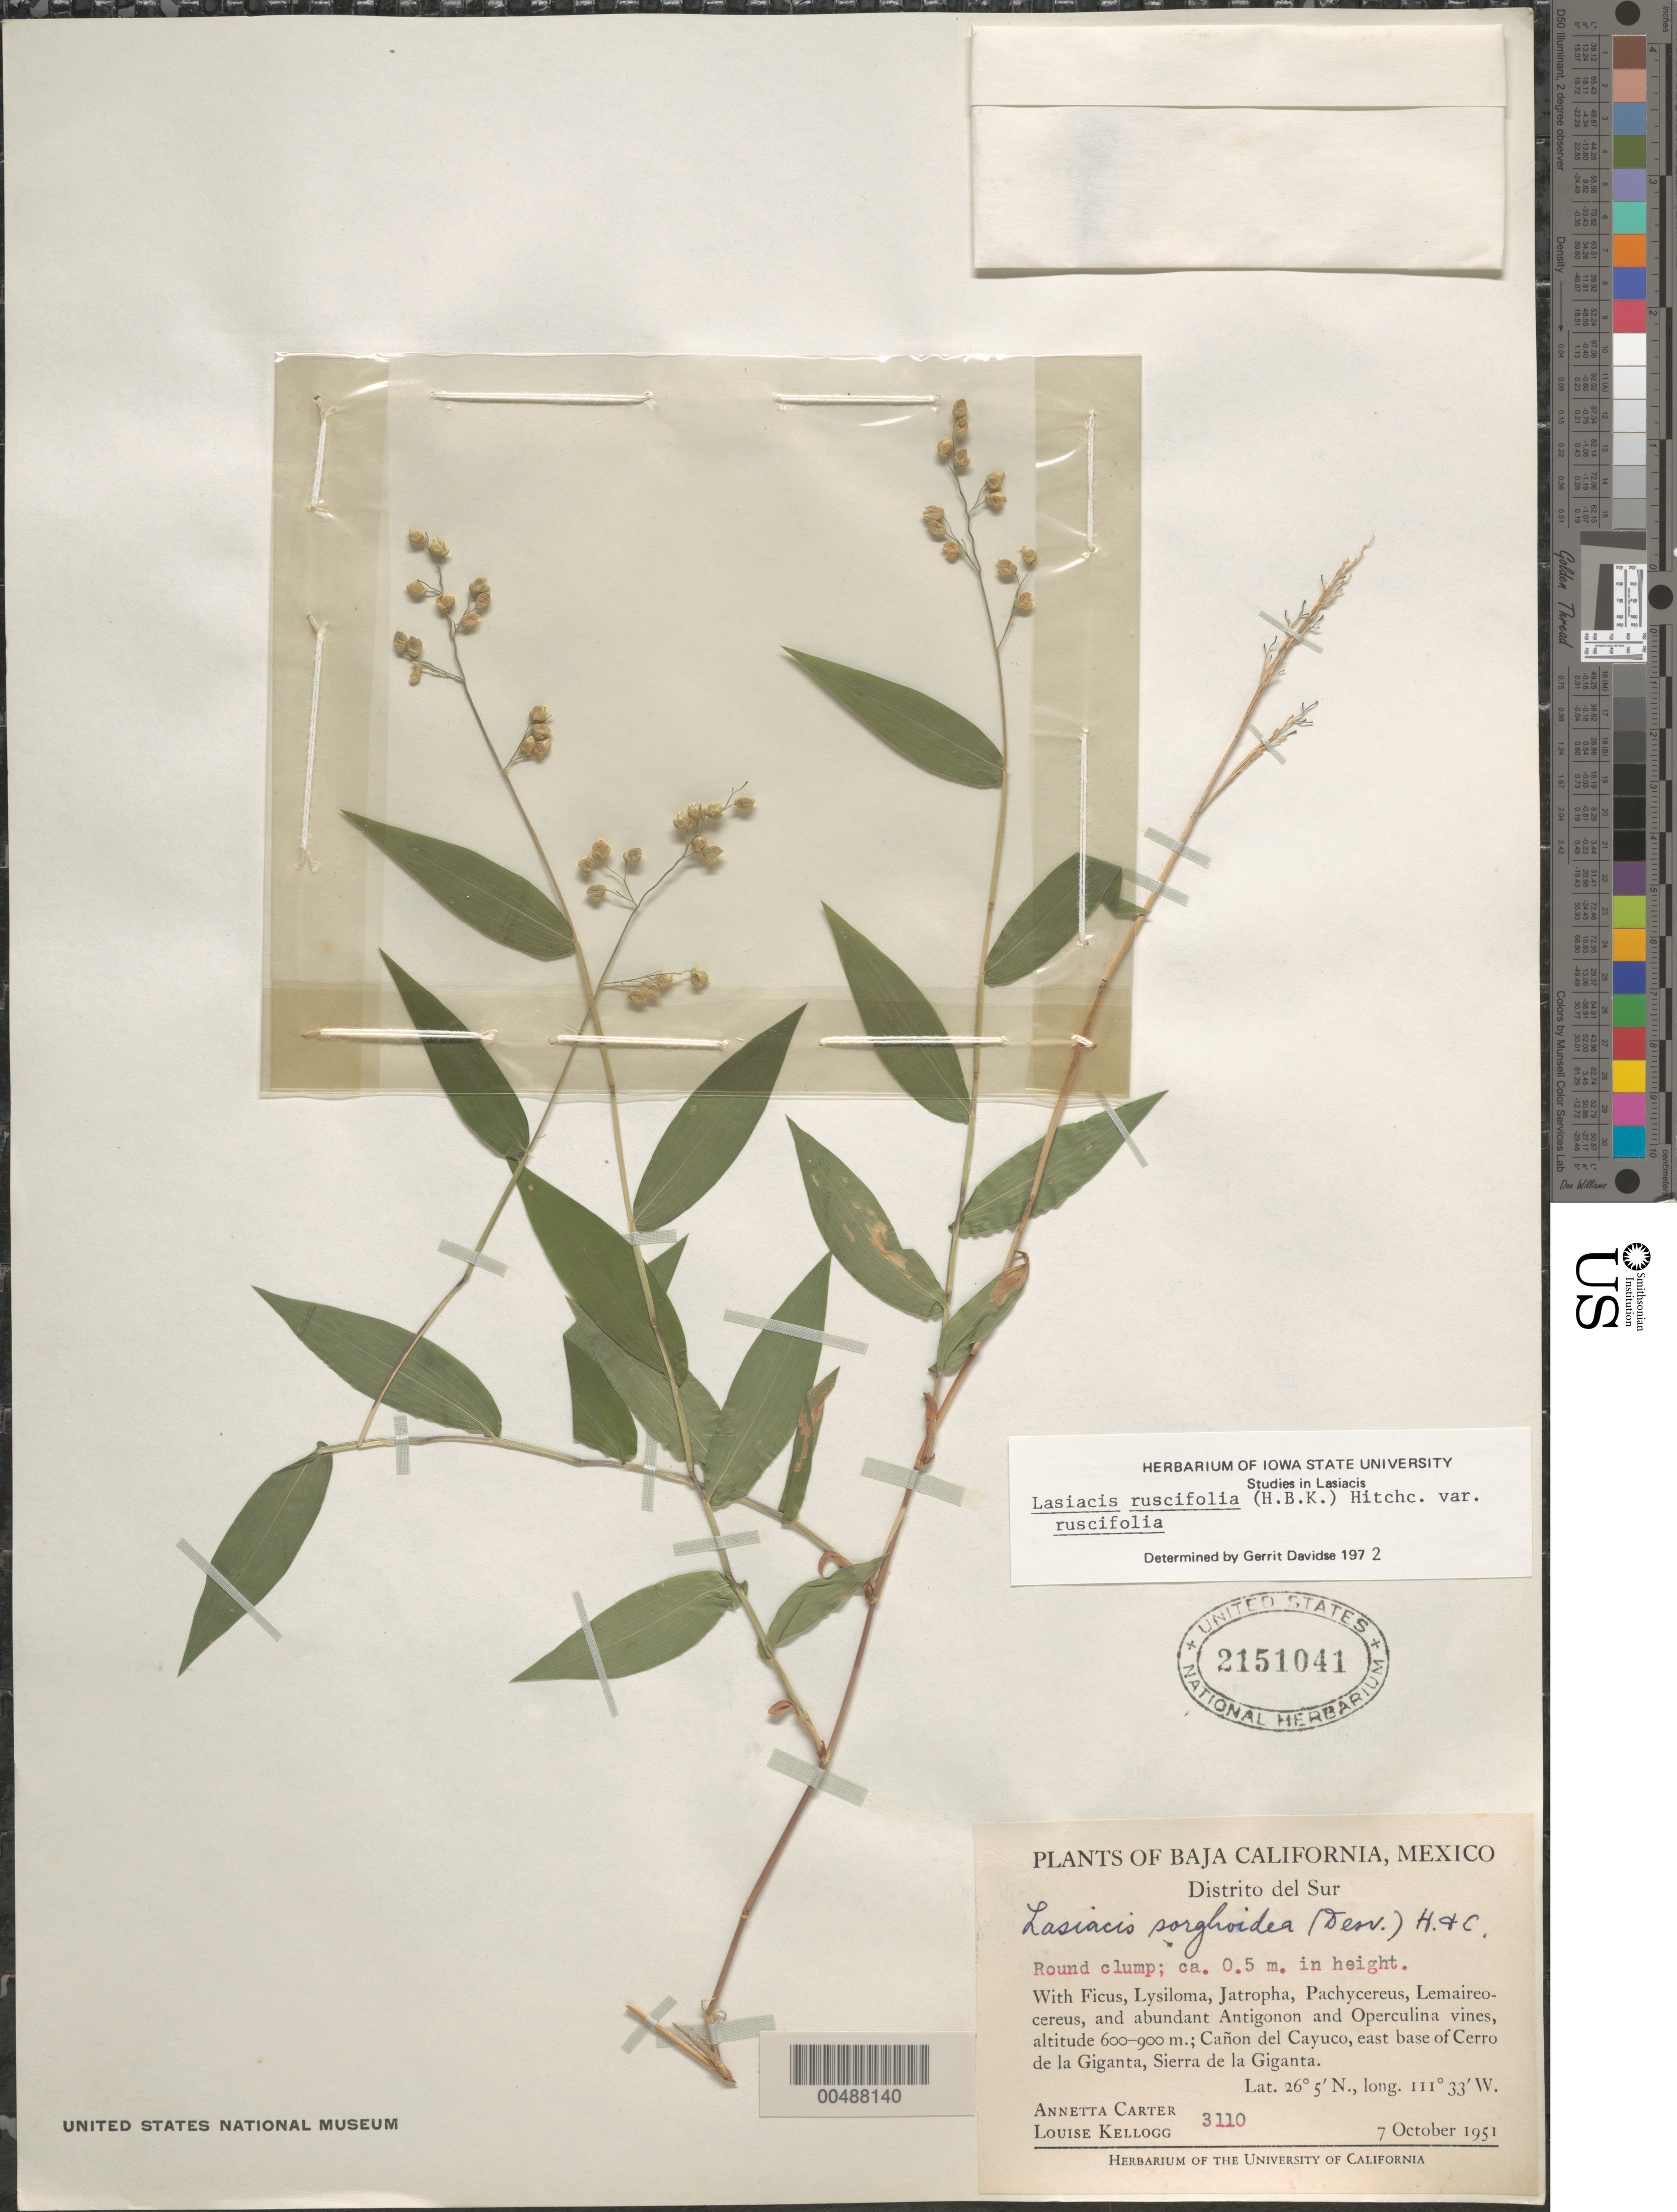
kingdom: Plantae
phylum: Tracheophyta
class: Liliopsida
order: Poales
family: Poaceae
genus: Lasiacis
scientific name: Lasiacis ruscifolia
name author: (Kunth) Hitchc.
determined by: Davidse, Gerrit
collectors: A. M. Carter & L. Kellogg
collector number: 3110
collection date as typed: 7 Oct 1951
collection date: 1951-10-07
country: Mexico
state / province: Baja California Sur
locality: Cañon del Cayuco, E base of Cerro de la Giganta, Sierra de la Giganta, Distrito del Sur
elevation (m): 600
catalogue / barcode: US 2151041